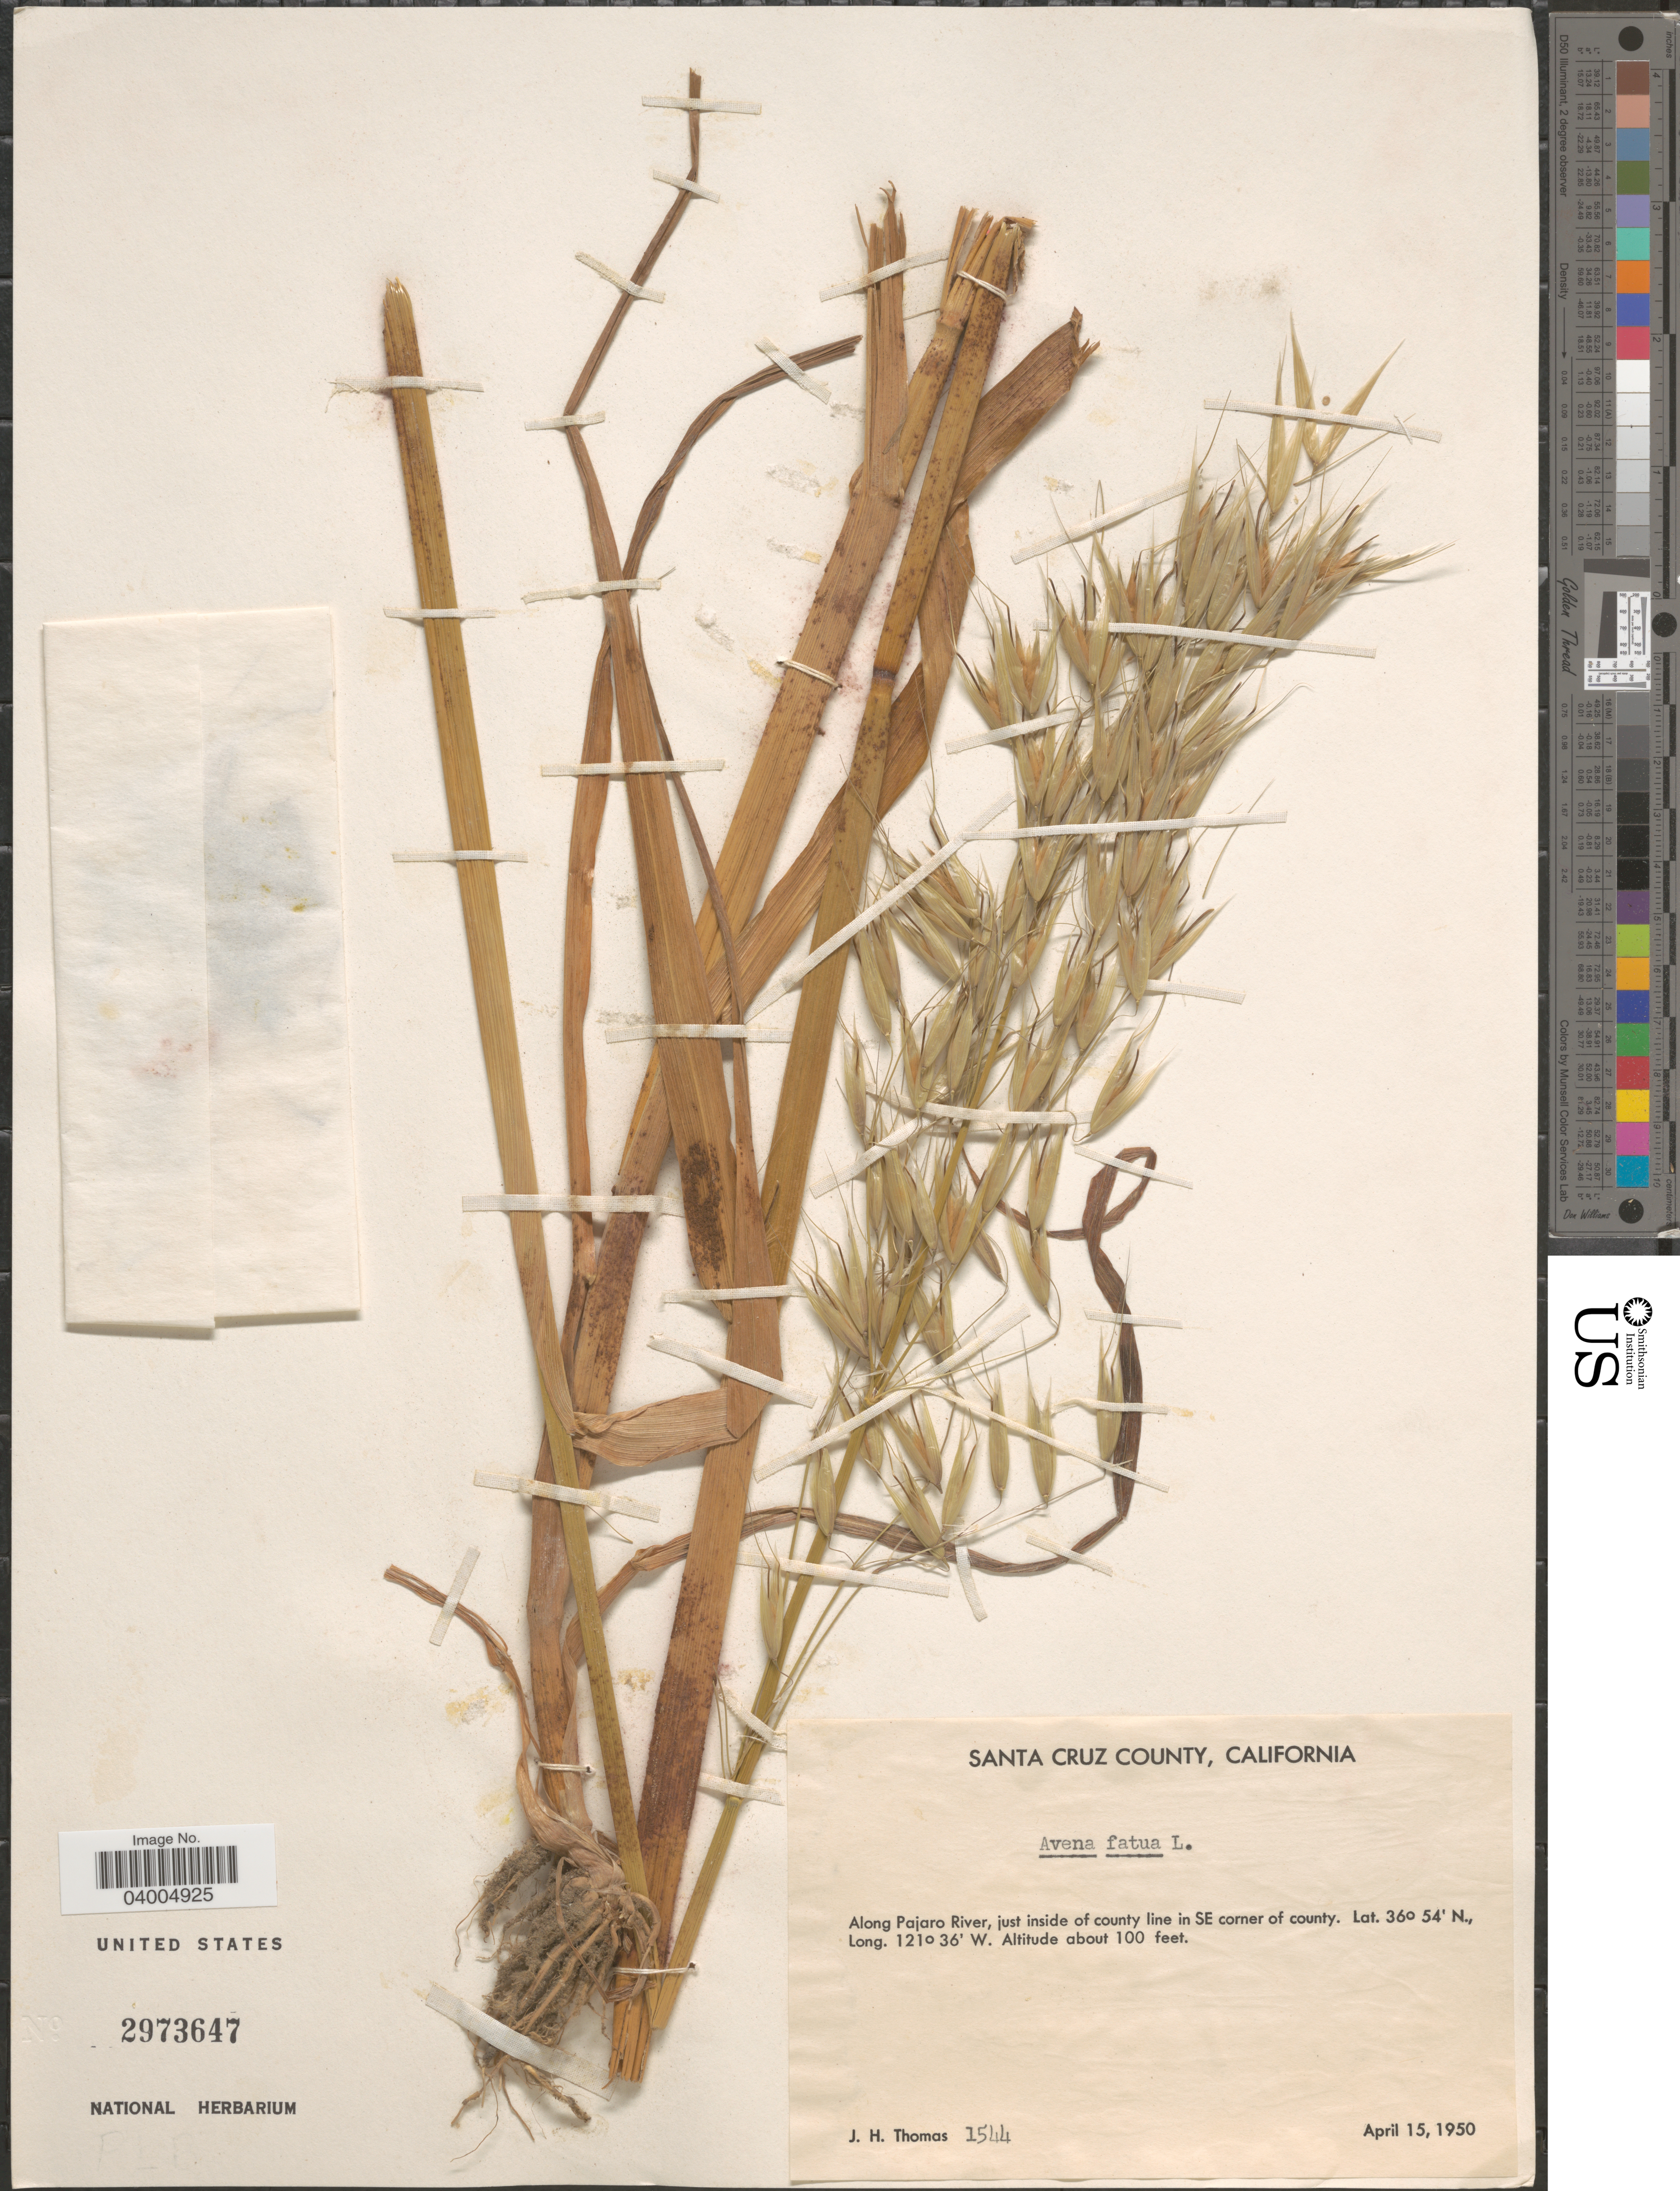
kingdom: Plantae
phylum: Tracheophyta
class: Liliopsida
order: Poales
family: Poaceae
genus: Avena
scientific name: Avena fatua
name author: L.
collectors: J. H. Thomas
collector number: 1544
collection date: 1950-04-15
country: United States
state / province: California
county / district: Santa Cruz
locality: Santa Cruz County. Along Pajaro River, just inside of county line in SE corner of county.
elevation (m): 30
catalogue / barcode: US 2973647